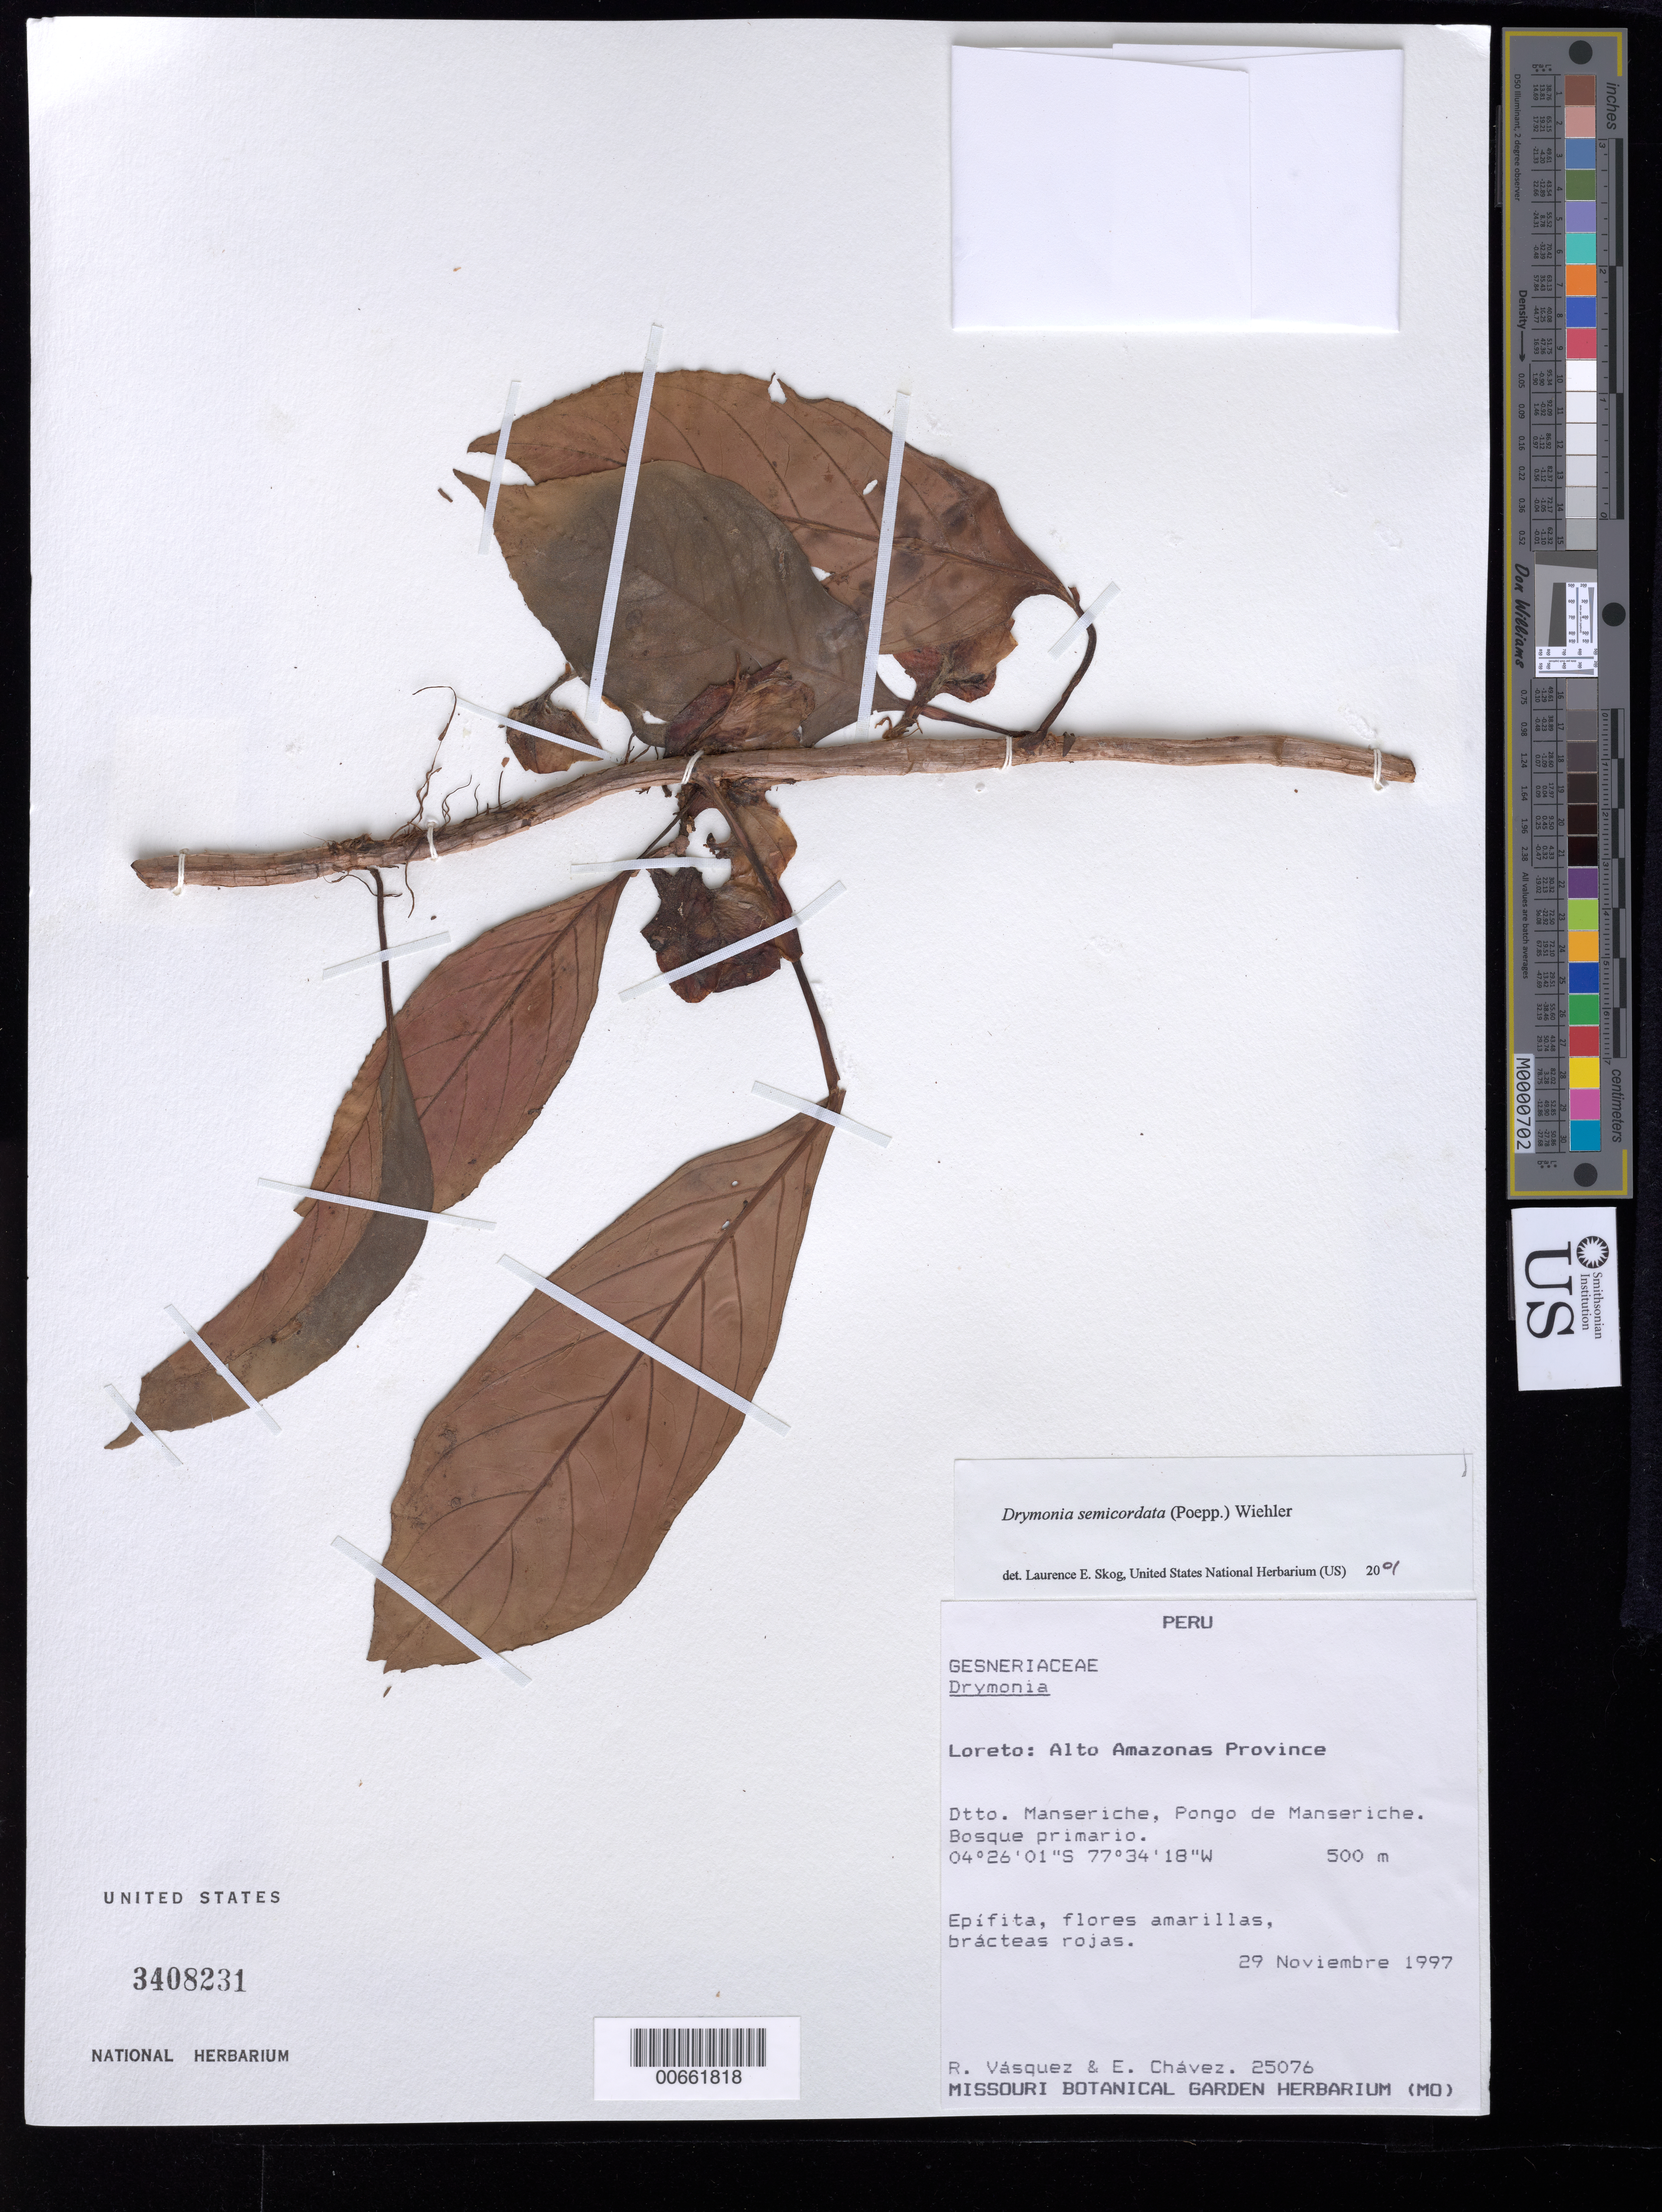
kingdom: Plantae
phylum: Tracheophyta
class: Magnoliopsida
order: Lamiales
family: Gesneriaceae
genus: Drymonia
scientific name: Drymonia semicordata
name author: (Poepp.) Wiehler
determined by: Skog, Laurence E.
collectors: R. Vásquez & E. Chávez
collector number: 25076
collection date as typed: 29 Nov 1997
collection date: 1997-11-29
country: Peru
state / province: Loreto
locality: Prov. Alto Amazonas, Dtto. Manseriche, Pongo de Manseriche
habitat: Bosque primario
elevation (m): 500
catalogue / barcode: US 3408231